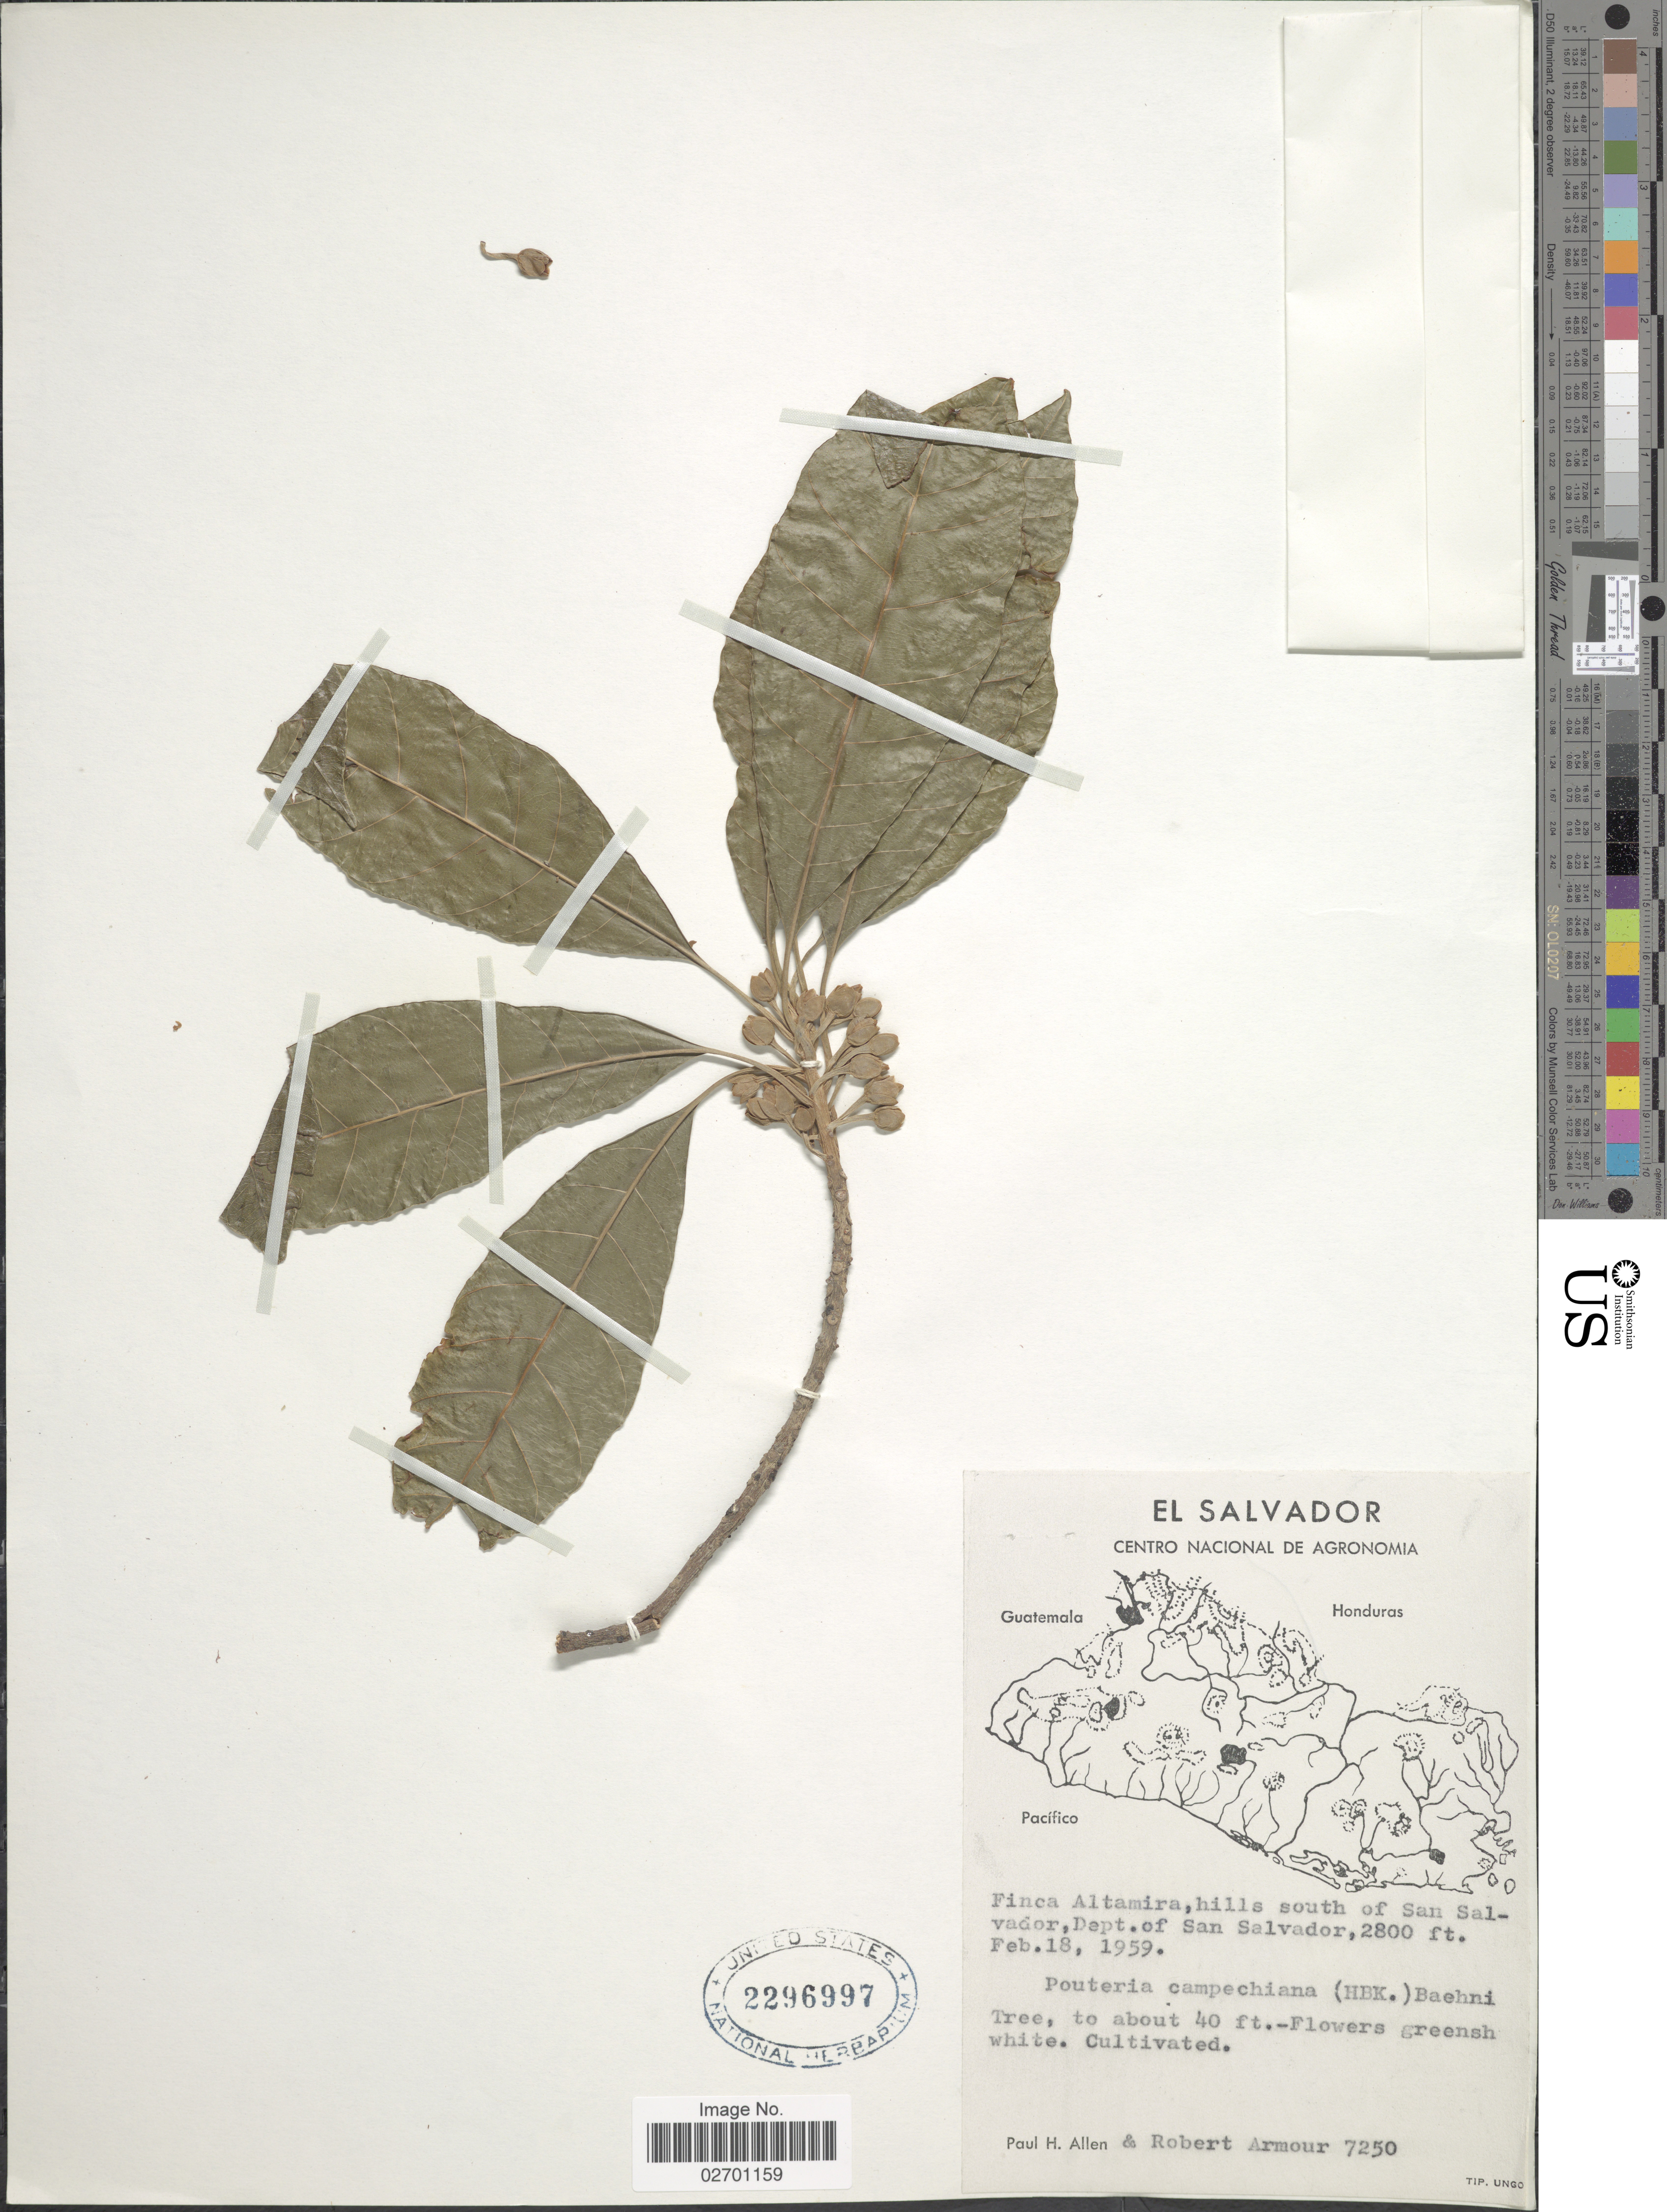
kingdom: Plantae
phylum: Tracheophyta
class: Magnoliopsida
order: Ericales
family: Sapotaceae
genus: Pouteria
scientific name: Pouteria campechiana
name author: (Kunth) Baehni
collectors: P. H. Allen & R. Armour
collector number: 7250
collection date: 1959-02-18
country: El Salvador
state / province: San Salvador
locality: Finca Altamira, hills south of San Salvador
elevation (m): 853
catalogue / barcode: US 2296997